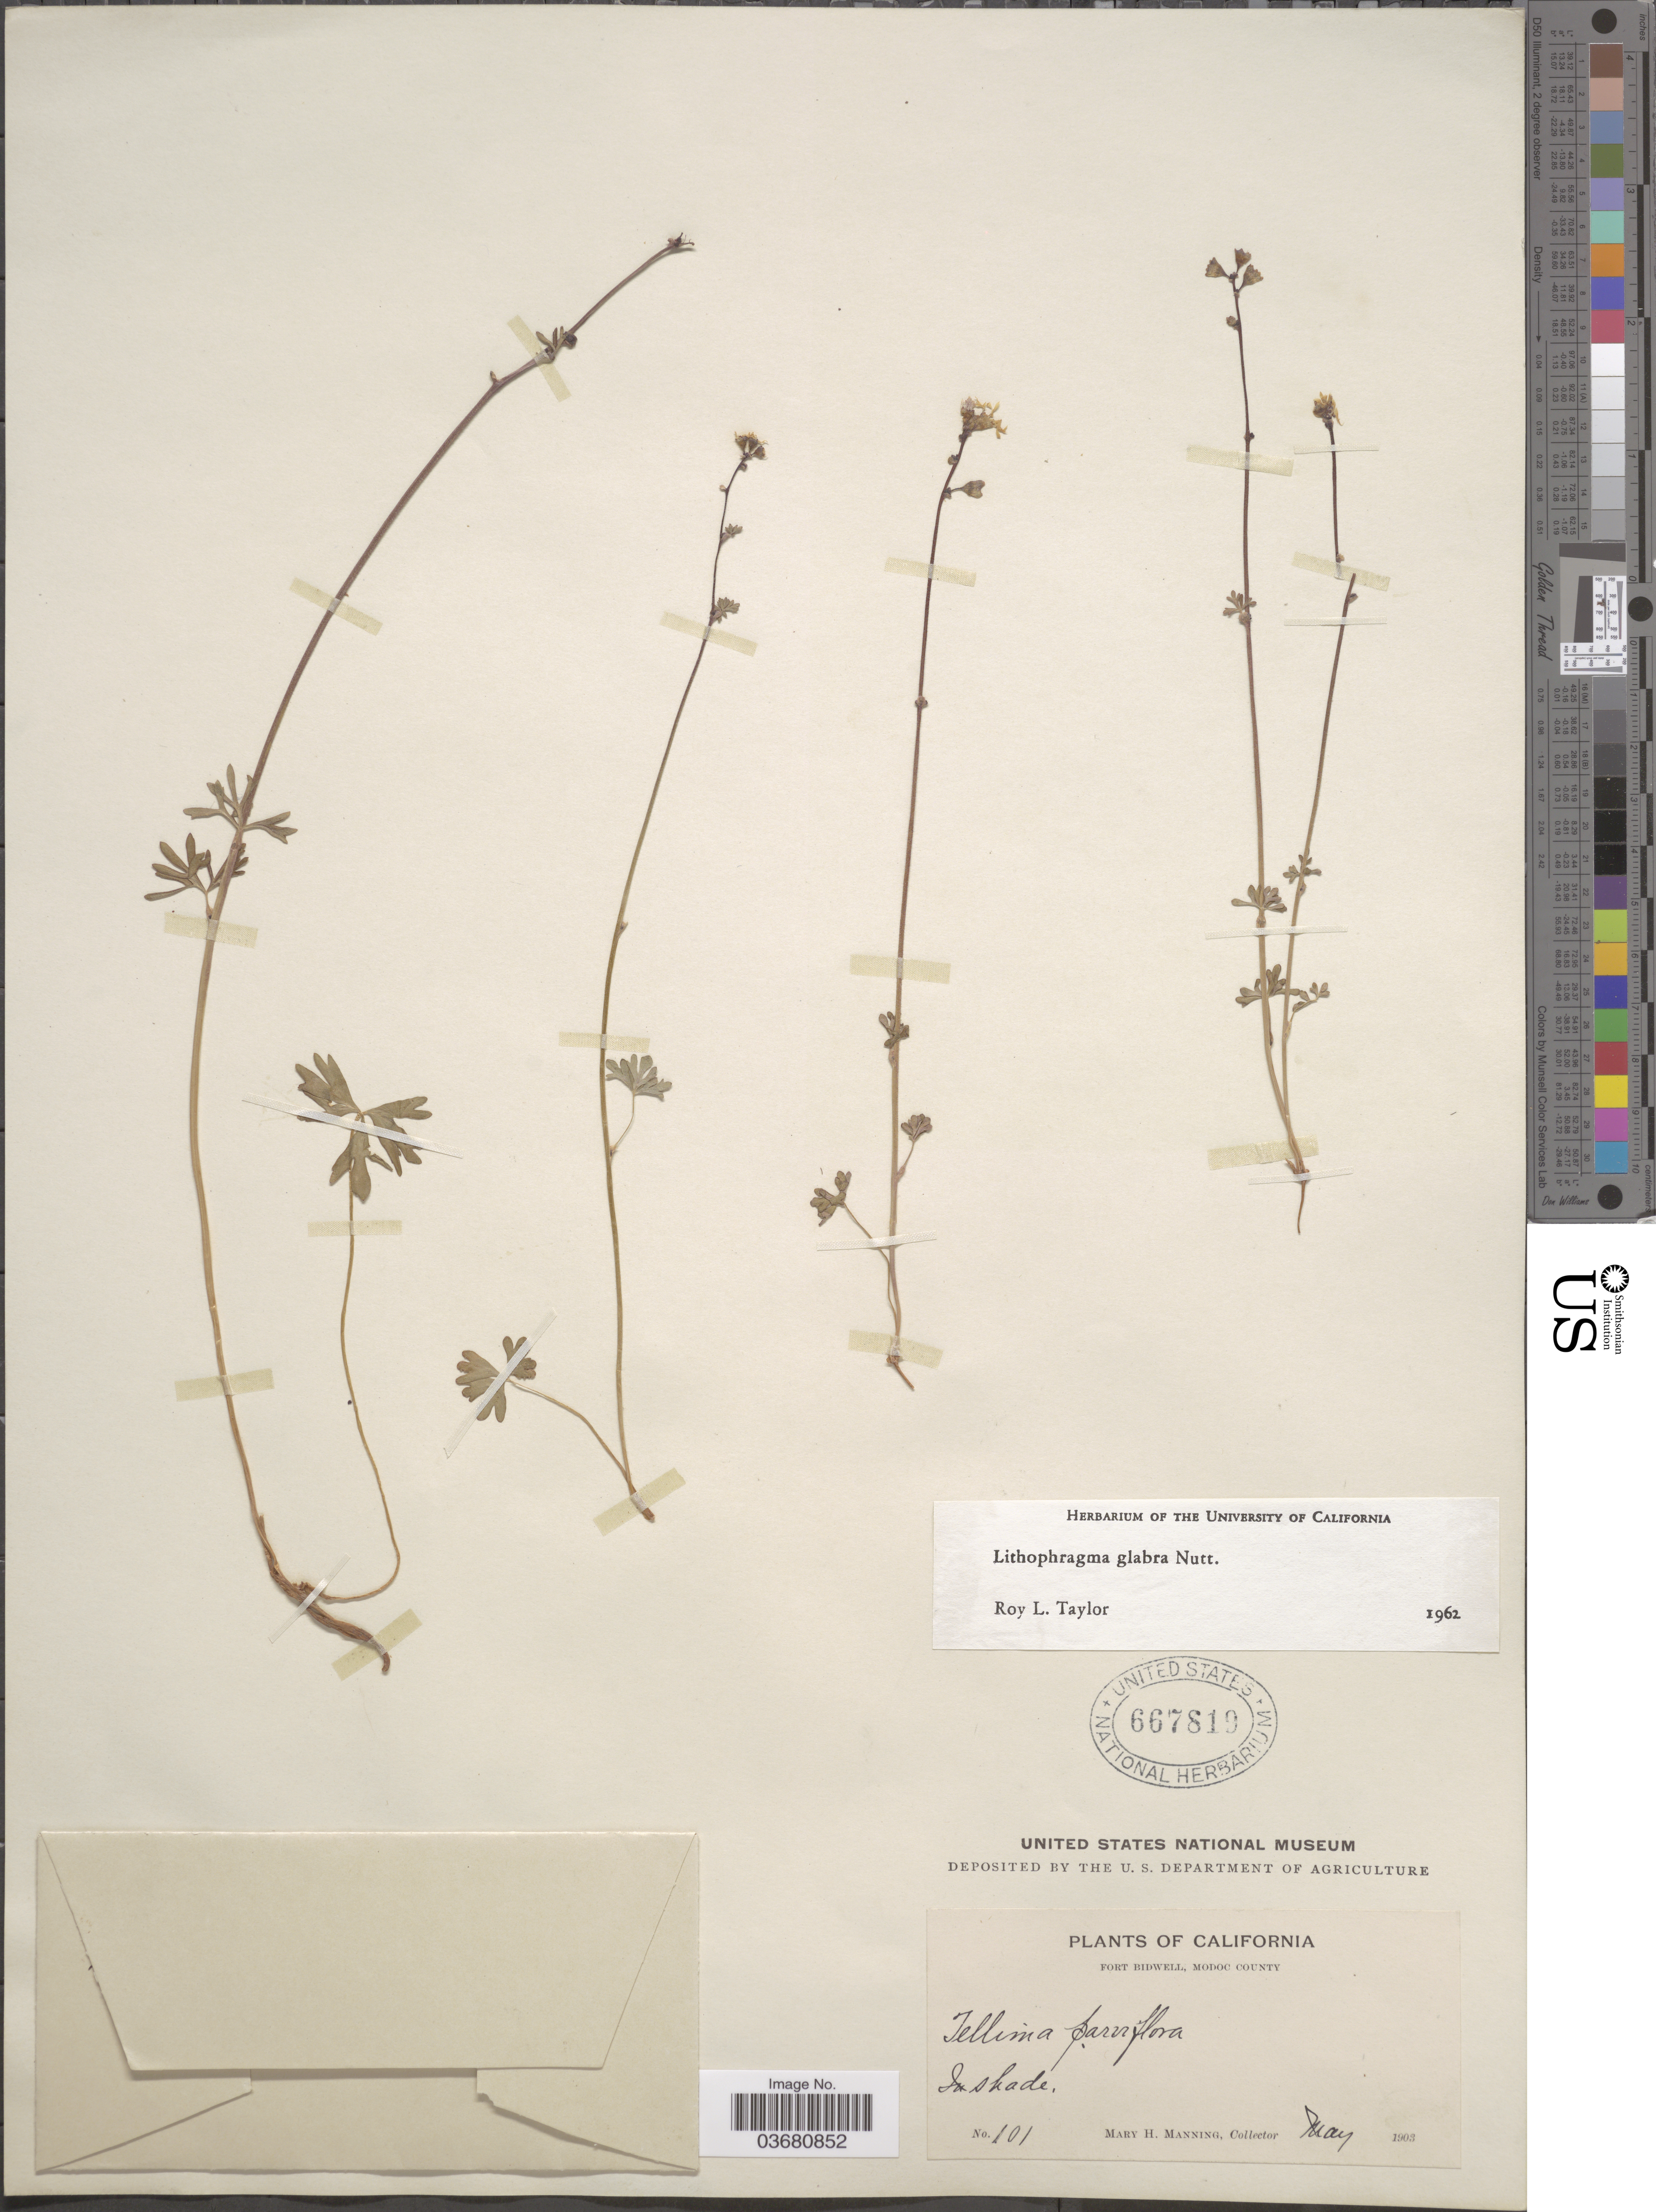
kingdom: Plantae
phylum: Tracheophyta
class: Magnoliopsida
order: Saxifragales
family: Saxifragaceae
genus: Lithophragma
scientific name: Lithophragma glabrum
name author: Nutt.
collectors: M. Manning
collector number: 101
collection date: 1903-05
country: United States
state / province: California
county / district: Modoc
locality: Fort Bidwell, Modoc County. In shade.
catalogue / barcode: US 667819